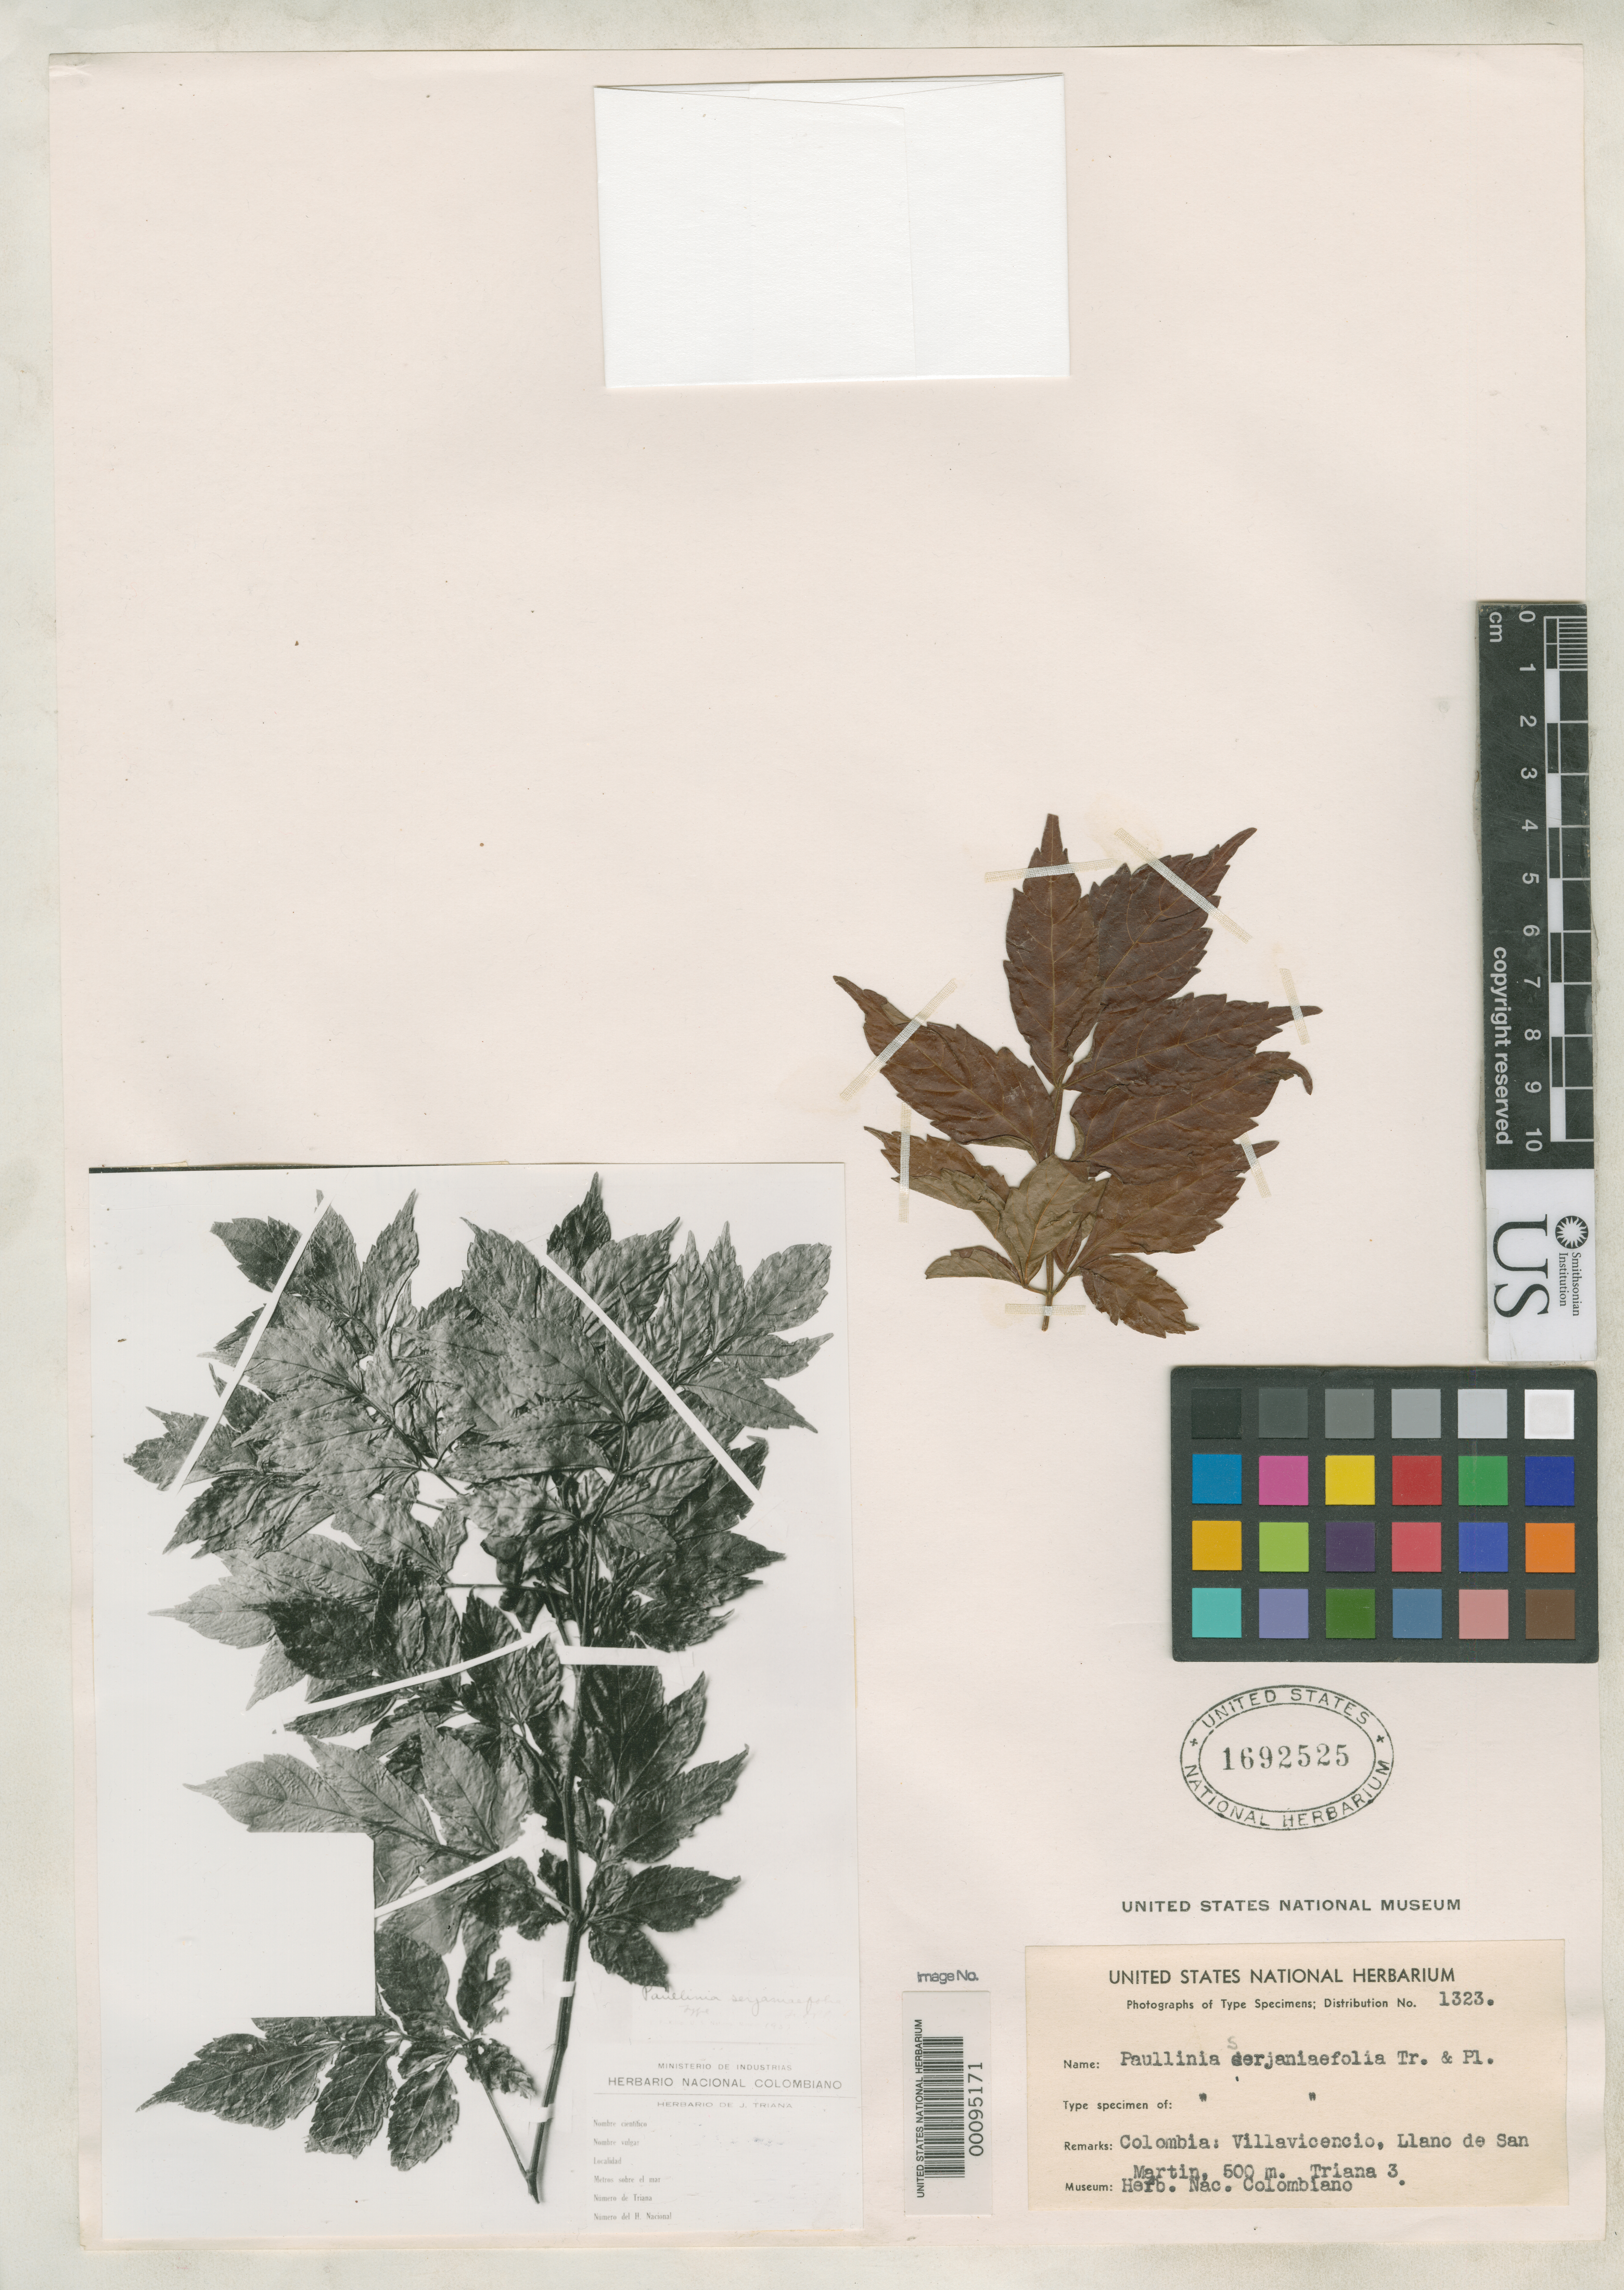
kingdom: Plantae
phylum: Tracheophyta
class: Magnoliopsida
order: Sapindales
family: Sapindaceae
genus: Paullinia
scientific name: Paullinia serjaniifolia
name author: Triana & Planch.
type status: Type Material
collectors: J. J. Triana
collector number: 3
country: Colombia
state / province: Meta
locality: Villa Vicencia, Llano de San Martin.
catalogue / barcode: US 1692525